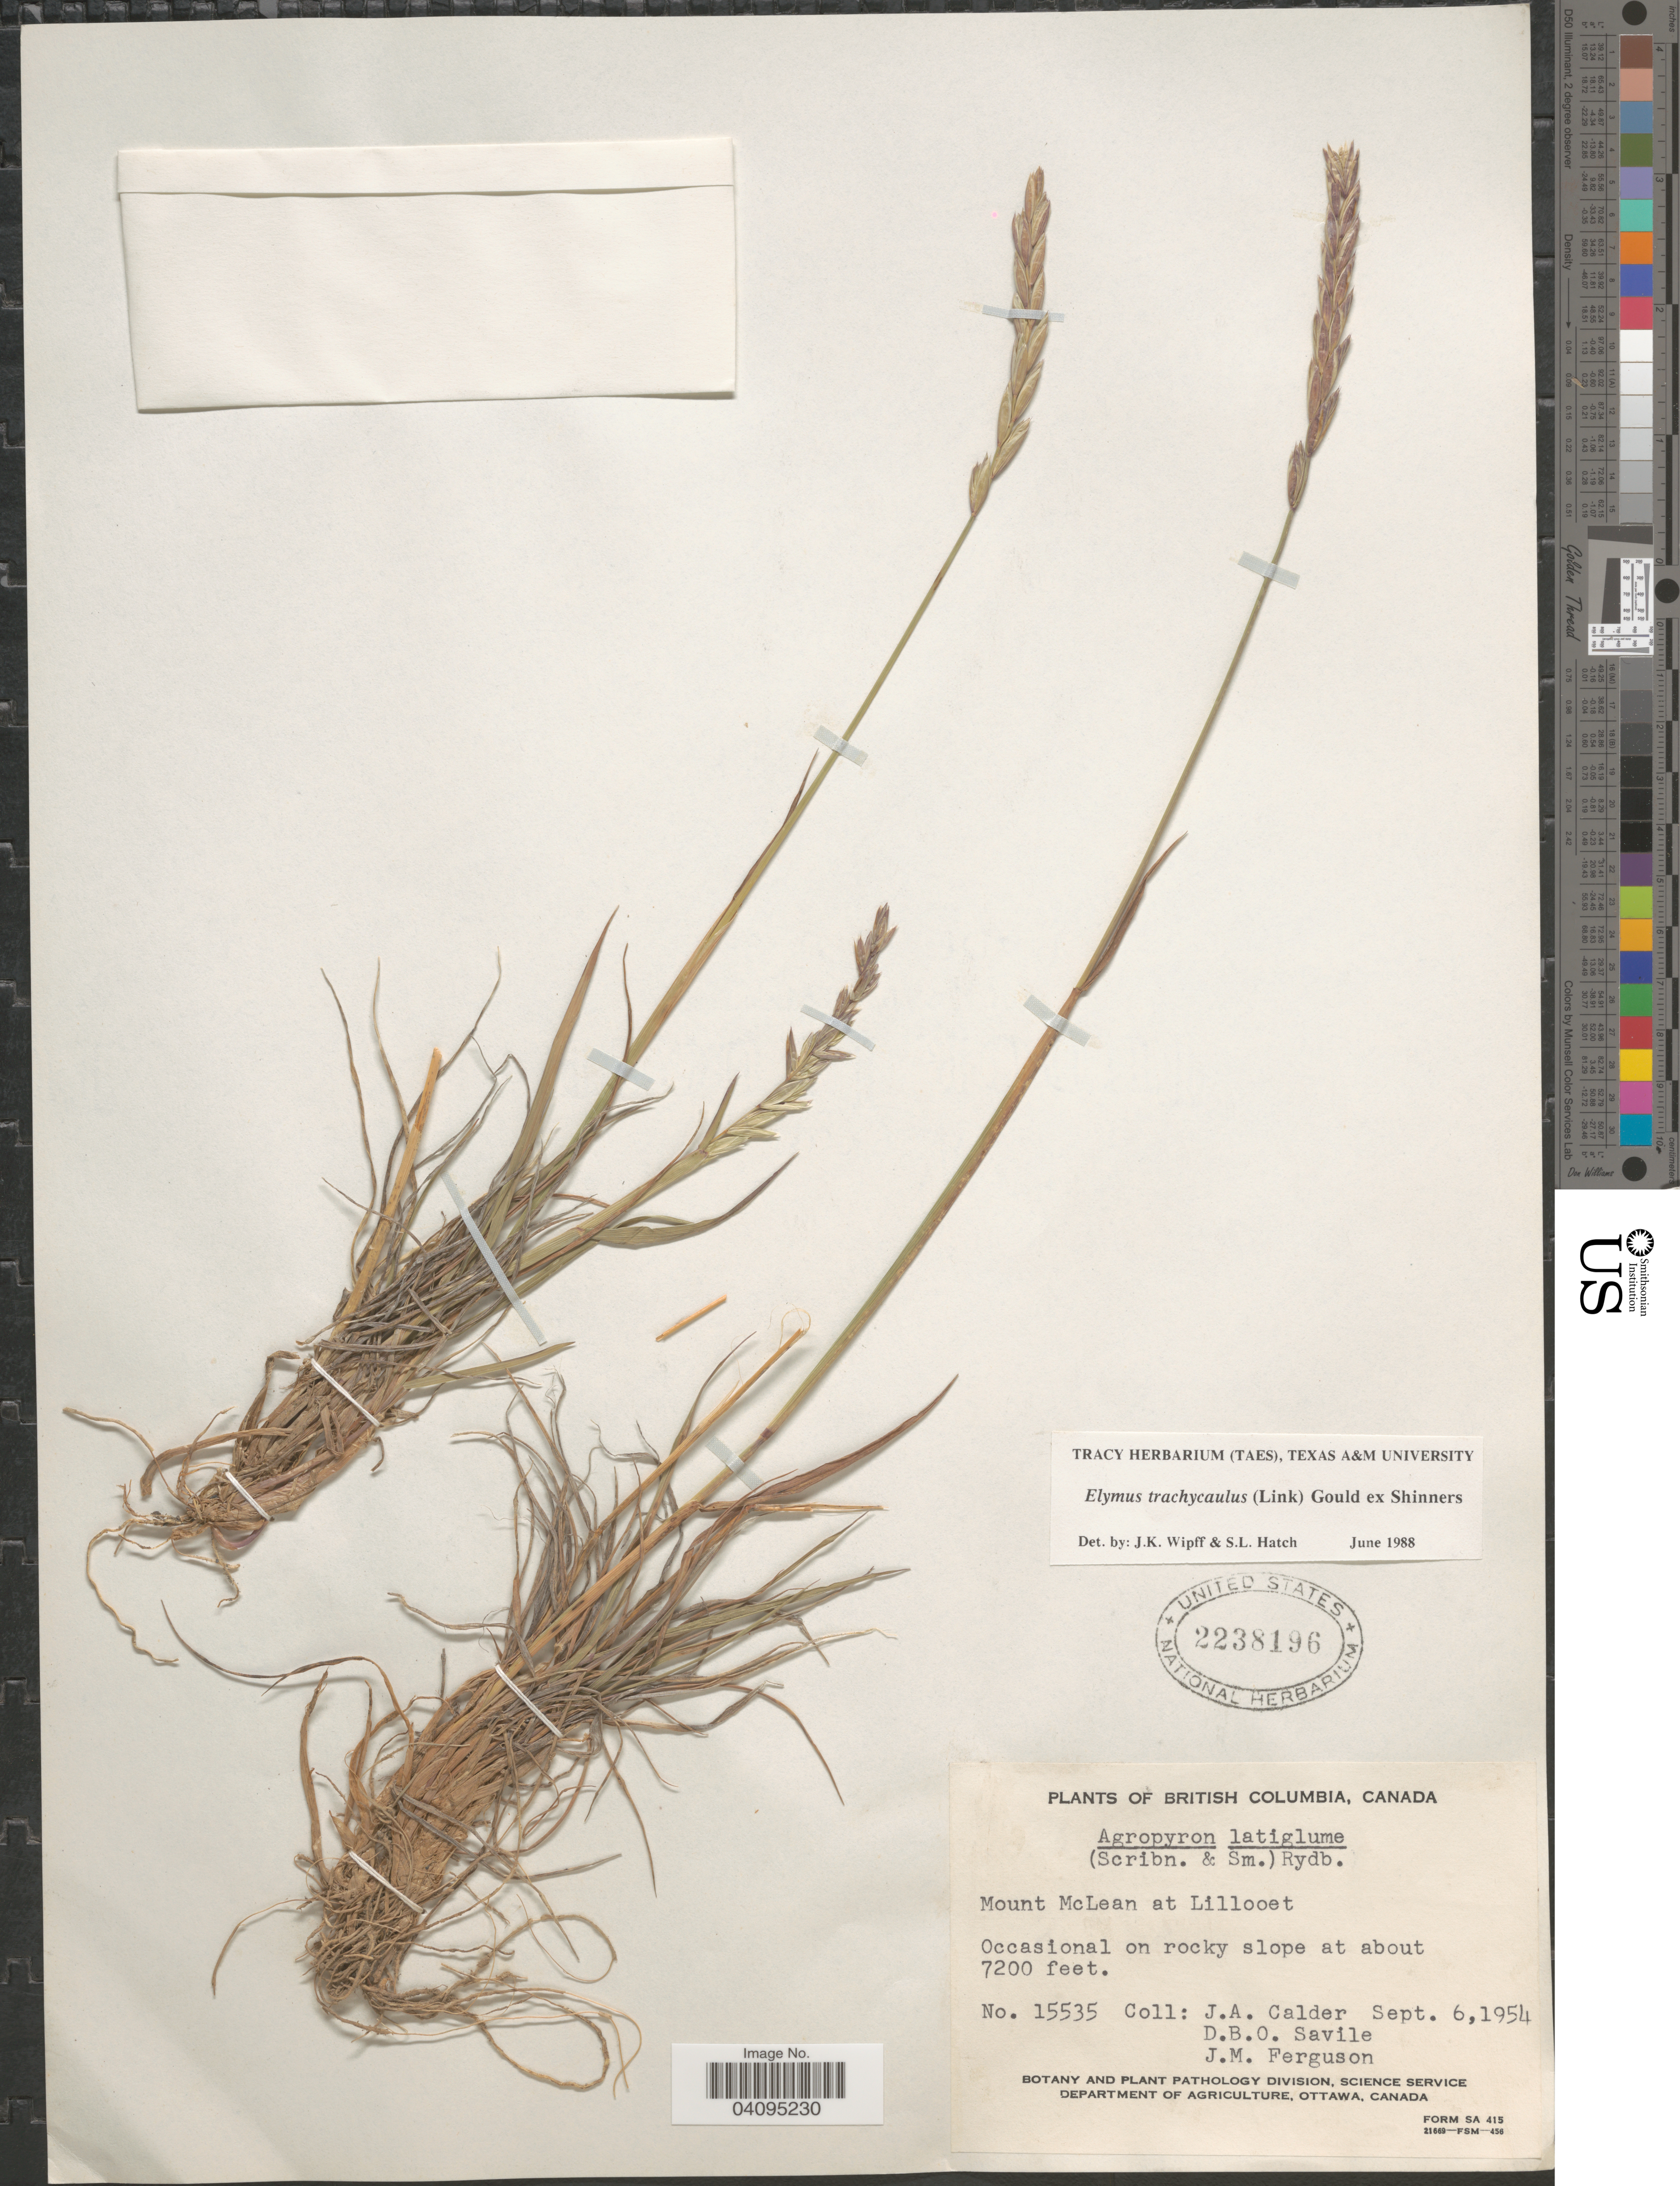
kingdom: Plantae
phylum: Tracheophyta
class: Liliopsida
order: Poales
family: Poaceae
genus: Elymus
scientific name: Elymus trachycaulus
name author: (Link) Gould ex Shinners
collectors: J. A. Calder, D. Savile & J. M. Ferguson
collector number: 15535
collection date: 1954-09-06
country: Canada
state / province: British Columbia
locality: Mount McLean at Lillooet.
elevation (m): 2195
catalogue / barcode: US 2238196